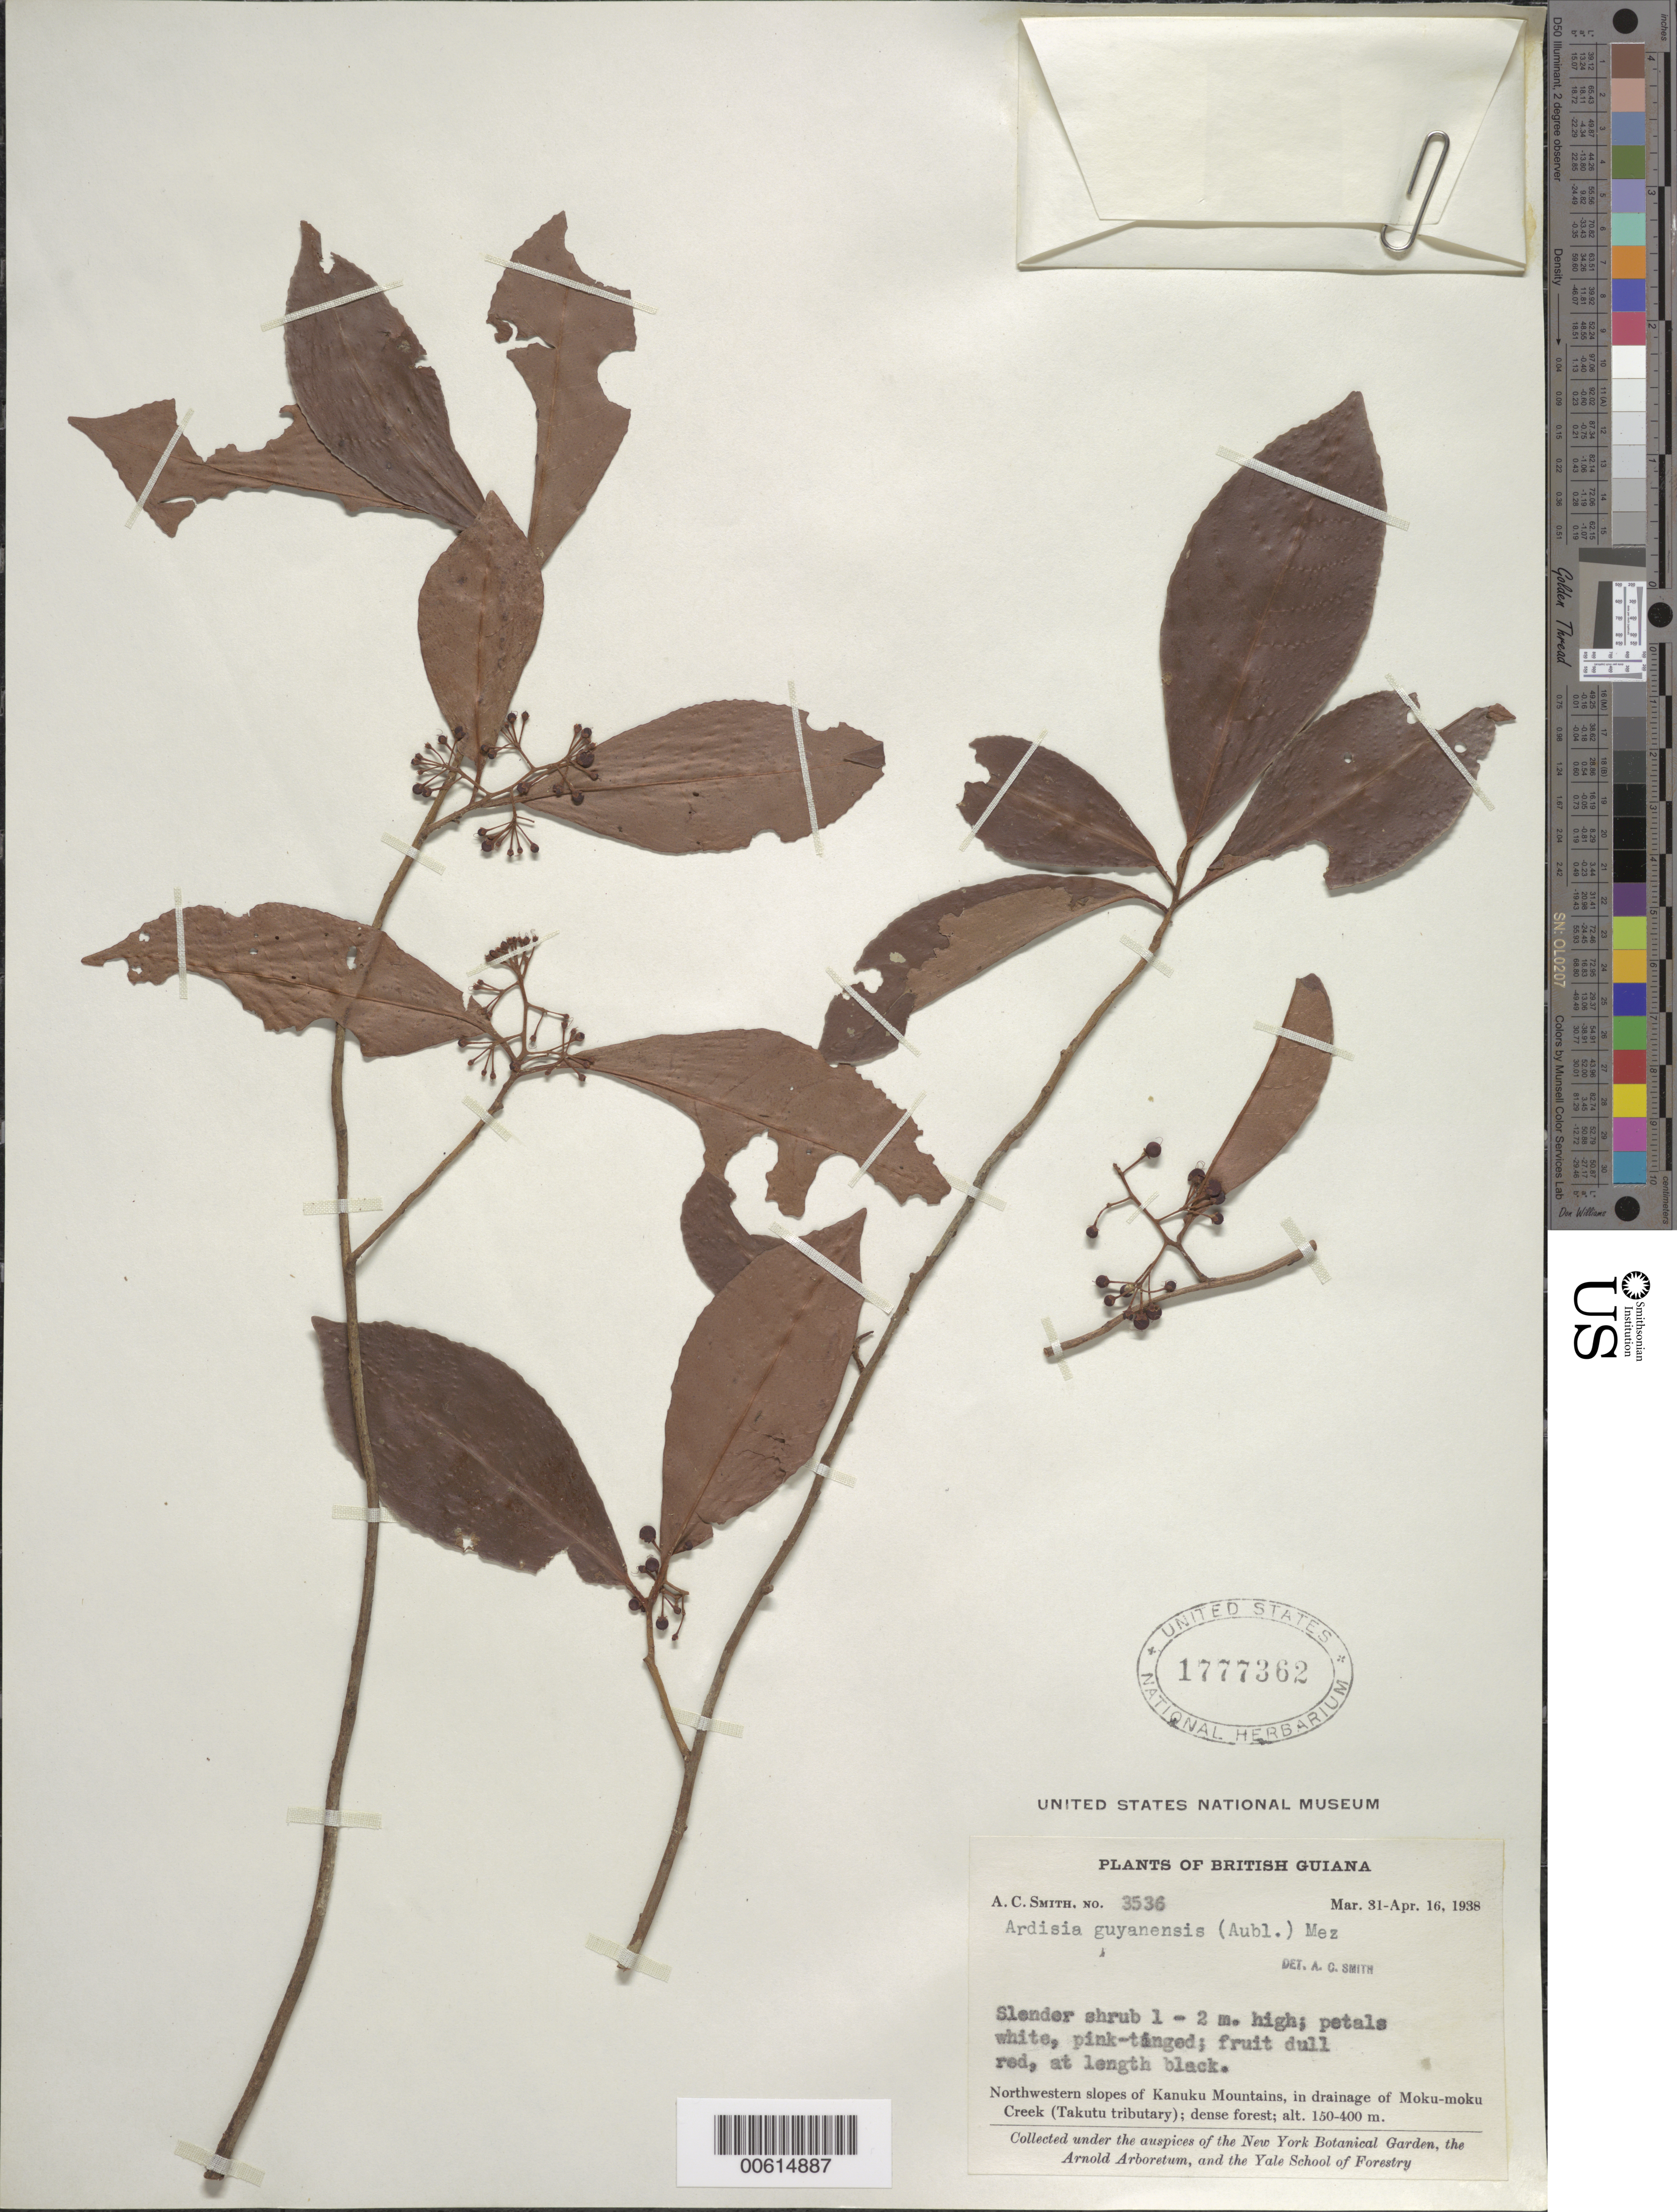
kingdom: Plantae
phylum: Tracheophyta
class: Magnoliopsida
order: Ericales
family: Primulaceae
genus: Ardisia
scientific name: Ardisia guianensis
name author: (Aubl.) Mez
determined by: Smith, A. C.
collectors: A. C. Smith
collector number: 3536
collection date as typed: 31-Mar-38 to 16-Apr-38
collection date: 1938-03-31/1938-04-16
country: Guyana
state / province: U. Takutu-U. Essequibo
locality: Kanuku Mts., NW slopes, in drainage of Moku-moku Creek (Takutu tributary)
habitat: Dense forest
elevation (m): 150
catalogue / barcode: US 1777362